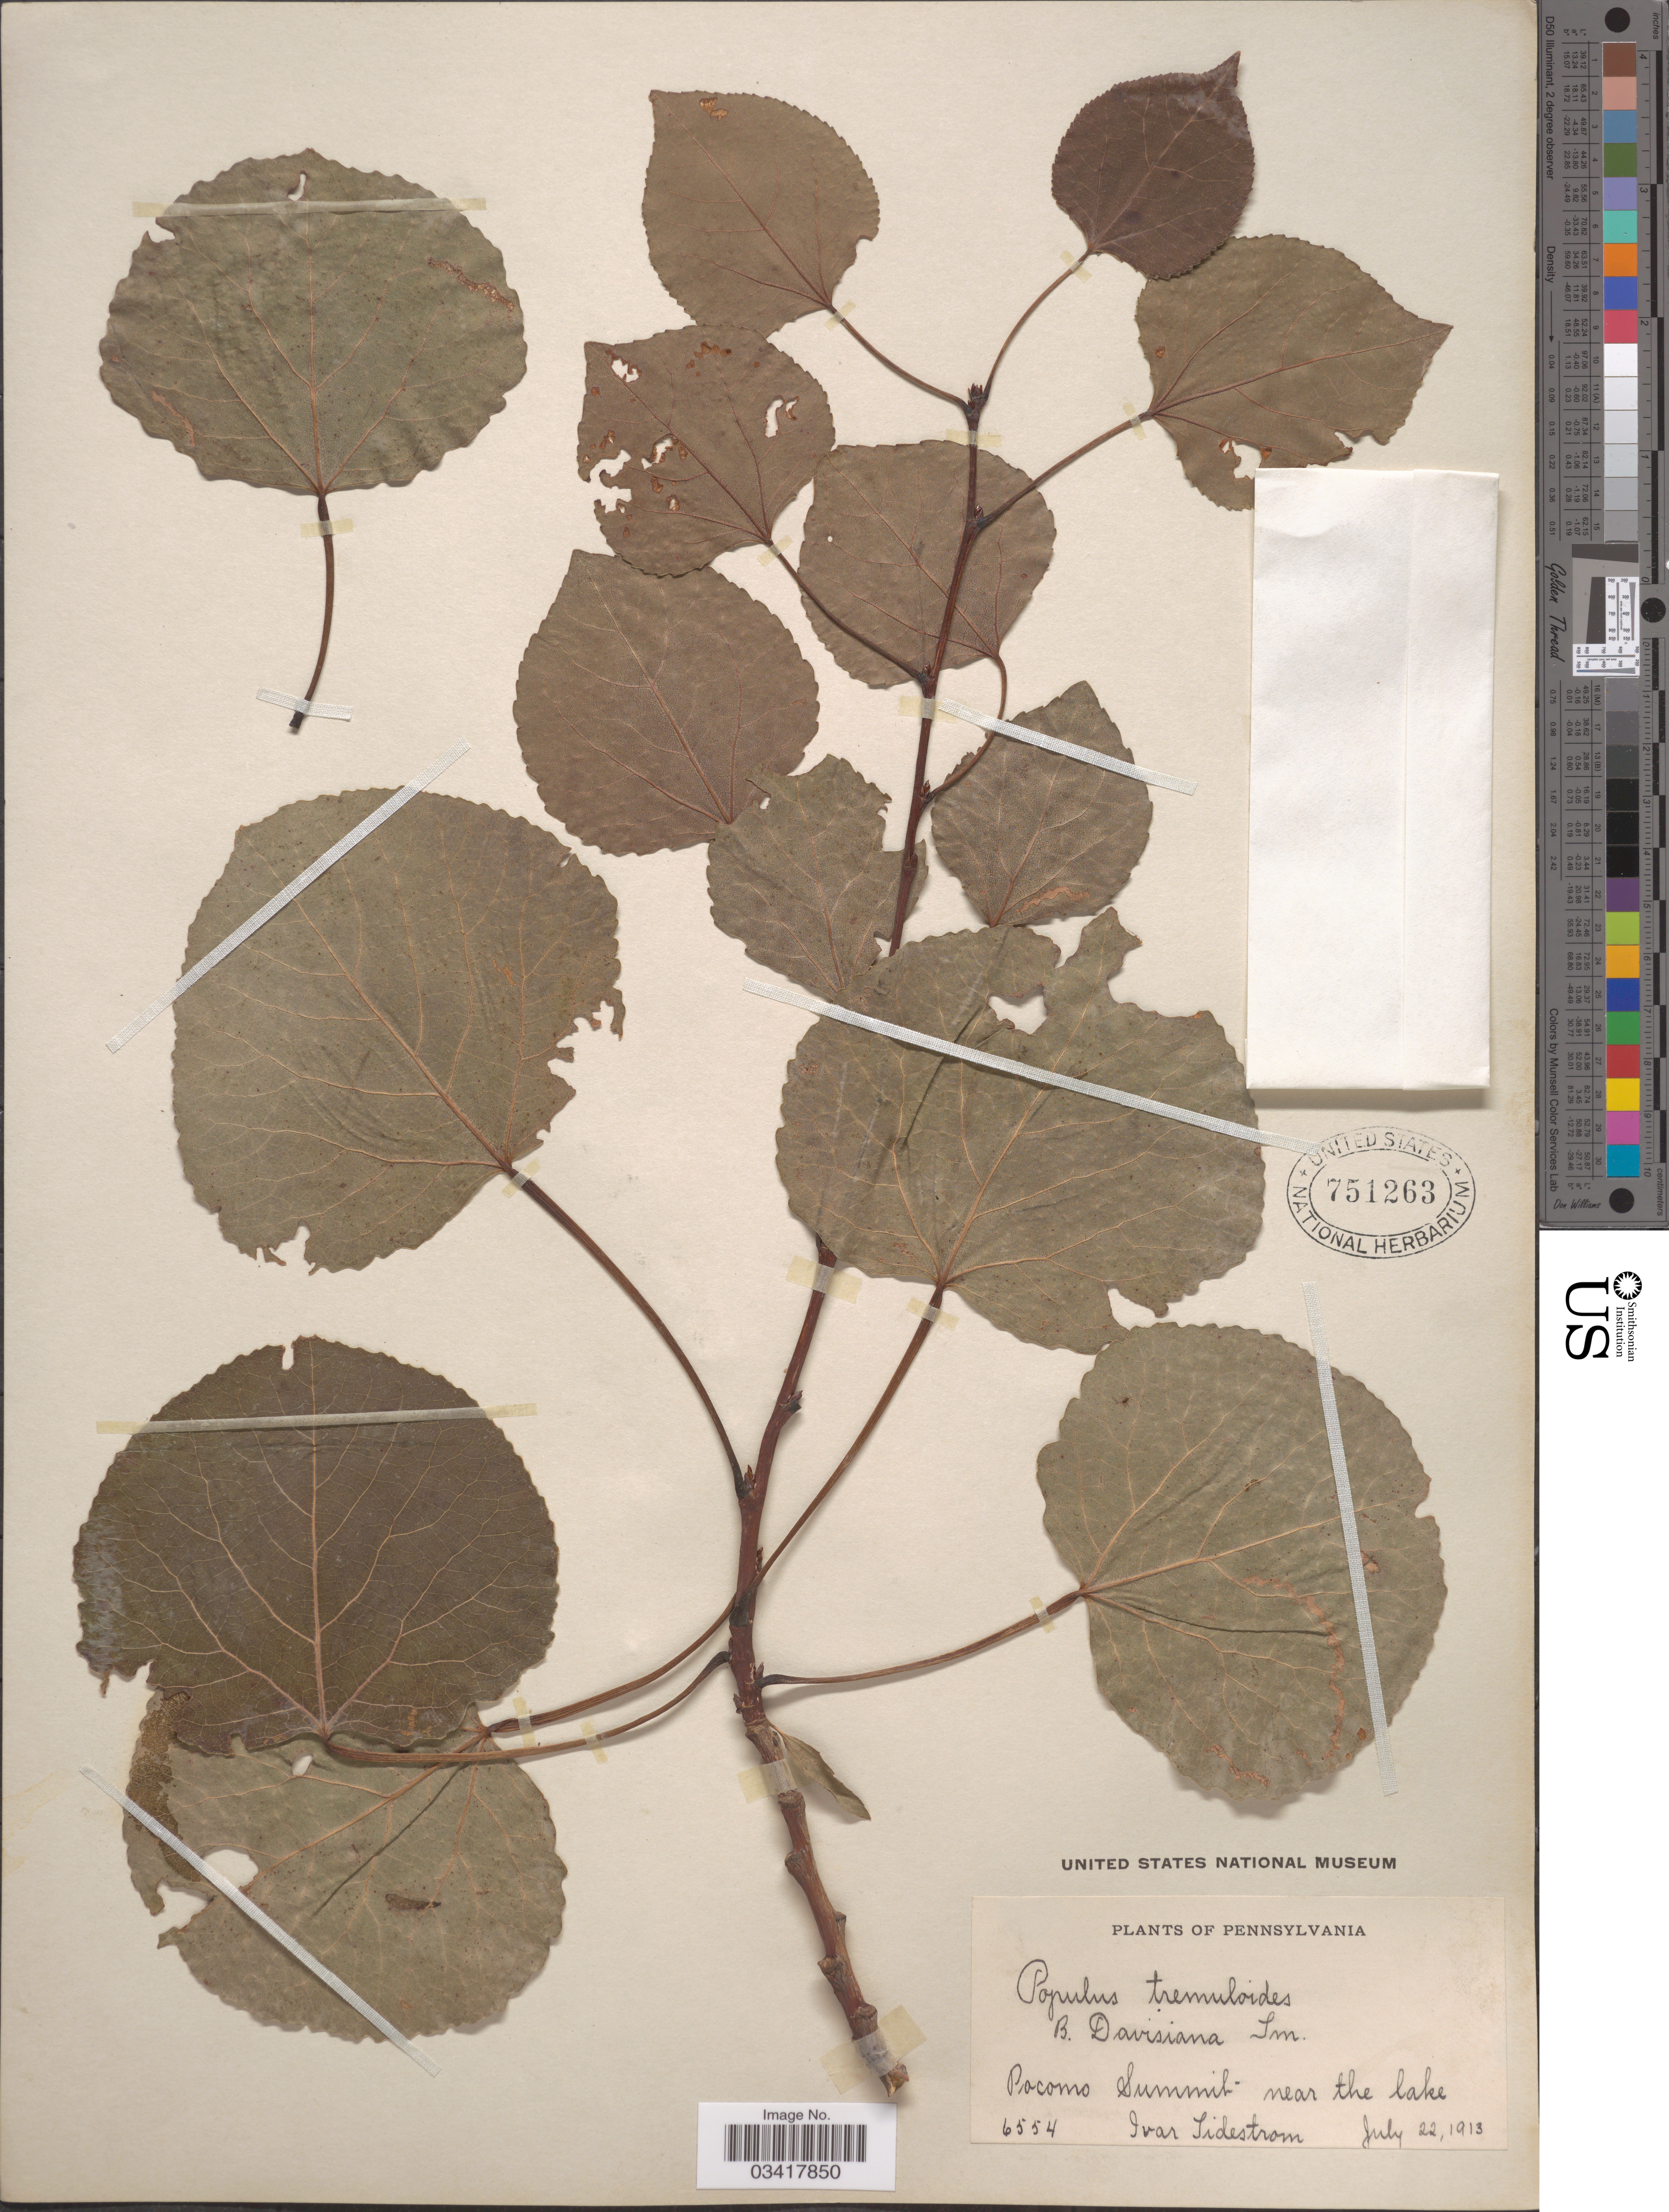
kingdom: Plantae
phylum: Tracheophyta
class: Magnoliopsida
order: Malpighiales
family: Salicaceae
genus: Populus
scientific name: Populus tremuloides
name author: Michx.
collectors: I. F. Tidestrom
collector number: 6554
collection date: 1913-07-22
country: United States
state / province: Pennsylvania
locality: Pocono Summit near the lake.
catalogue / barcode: US 751263